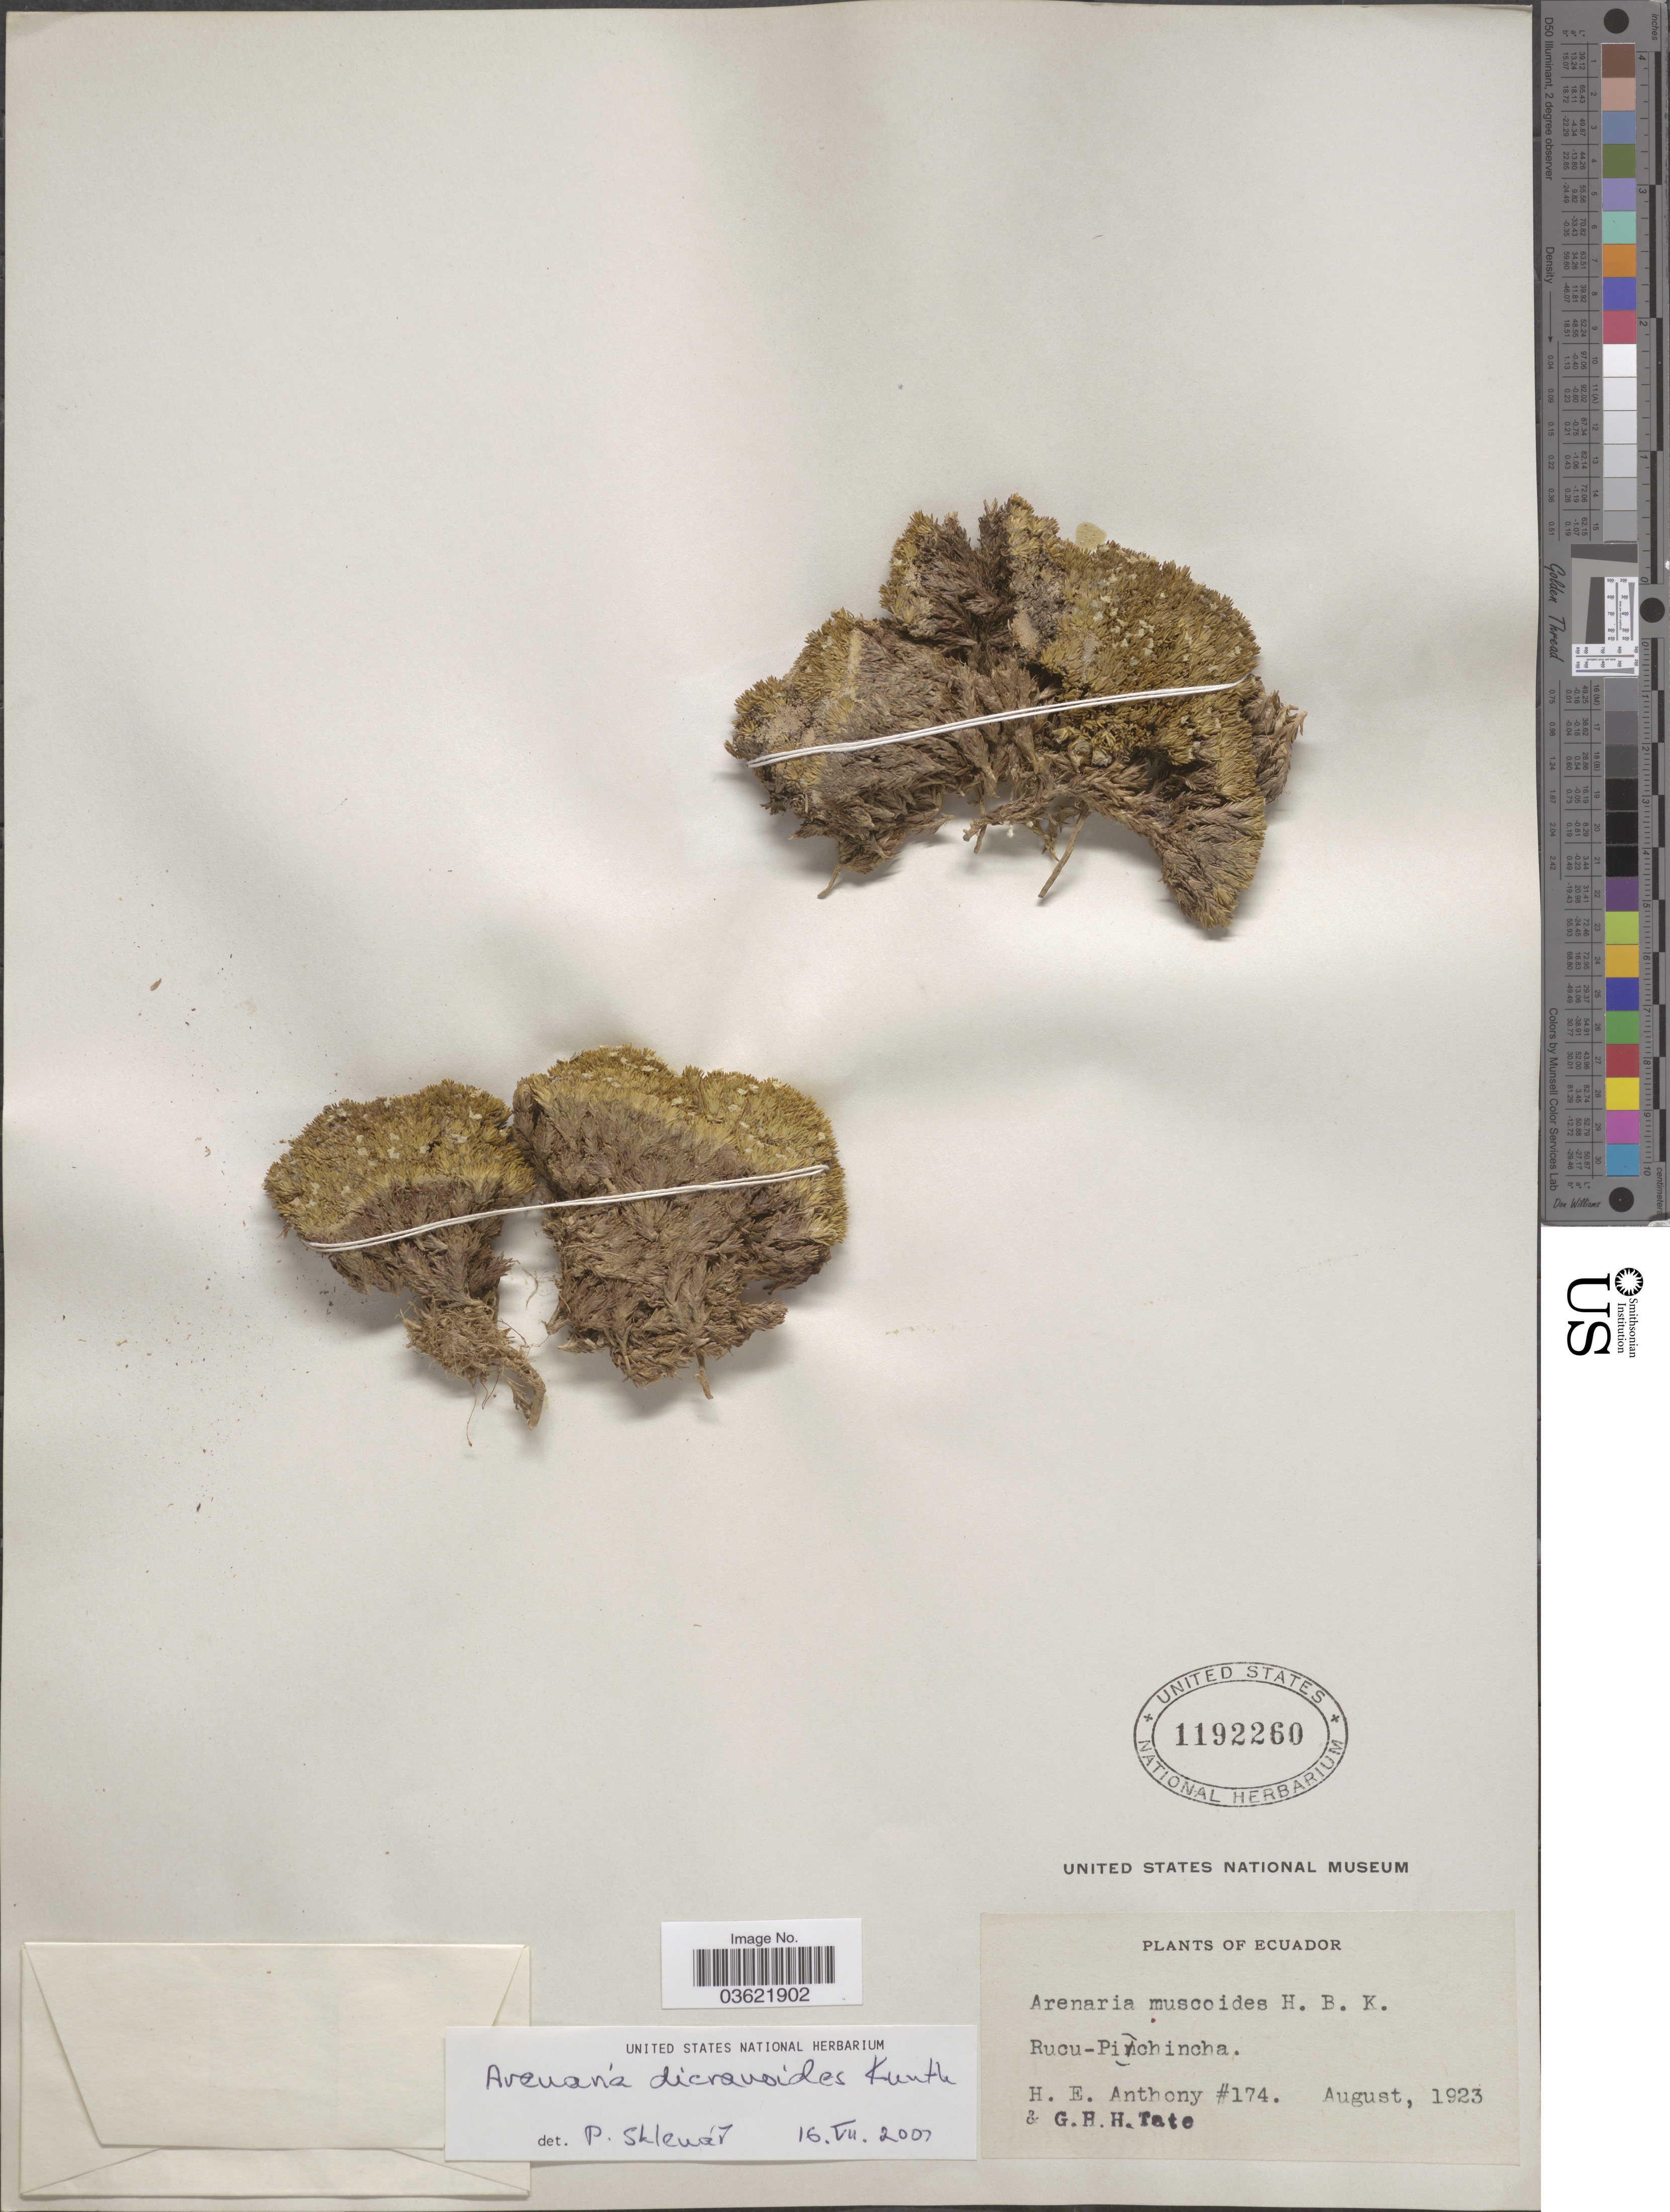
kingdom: Plantae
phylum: Tracheophyta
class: Magnoliopsida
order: Caryophyllales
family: Caryophyllaceae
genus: Arenaria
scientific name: Arenaria dicranoides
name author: Kunth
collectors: H. E. Anthony & G. H. H.Tate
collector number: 174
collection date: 1923-08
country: Ecuador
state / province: Pichincha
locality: Rucu-Pichincha.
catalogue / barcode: US 1192260